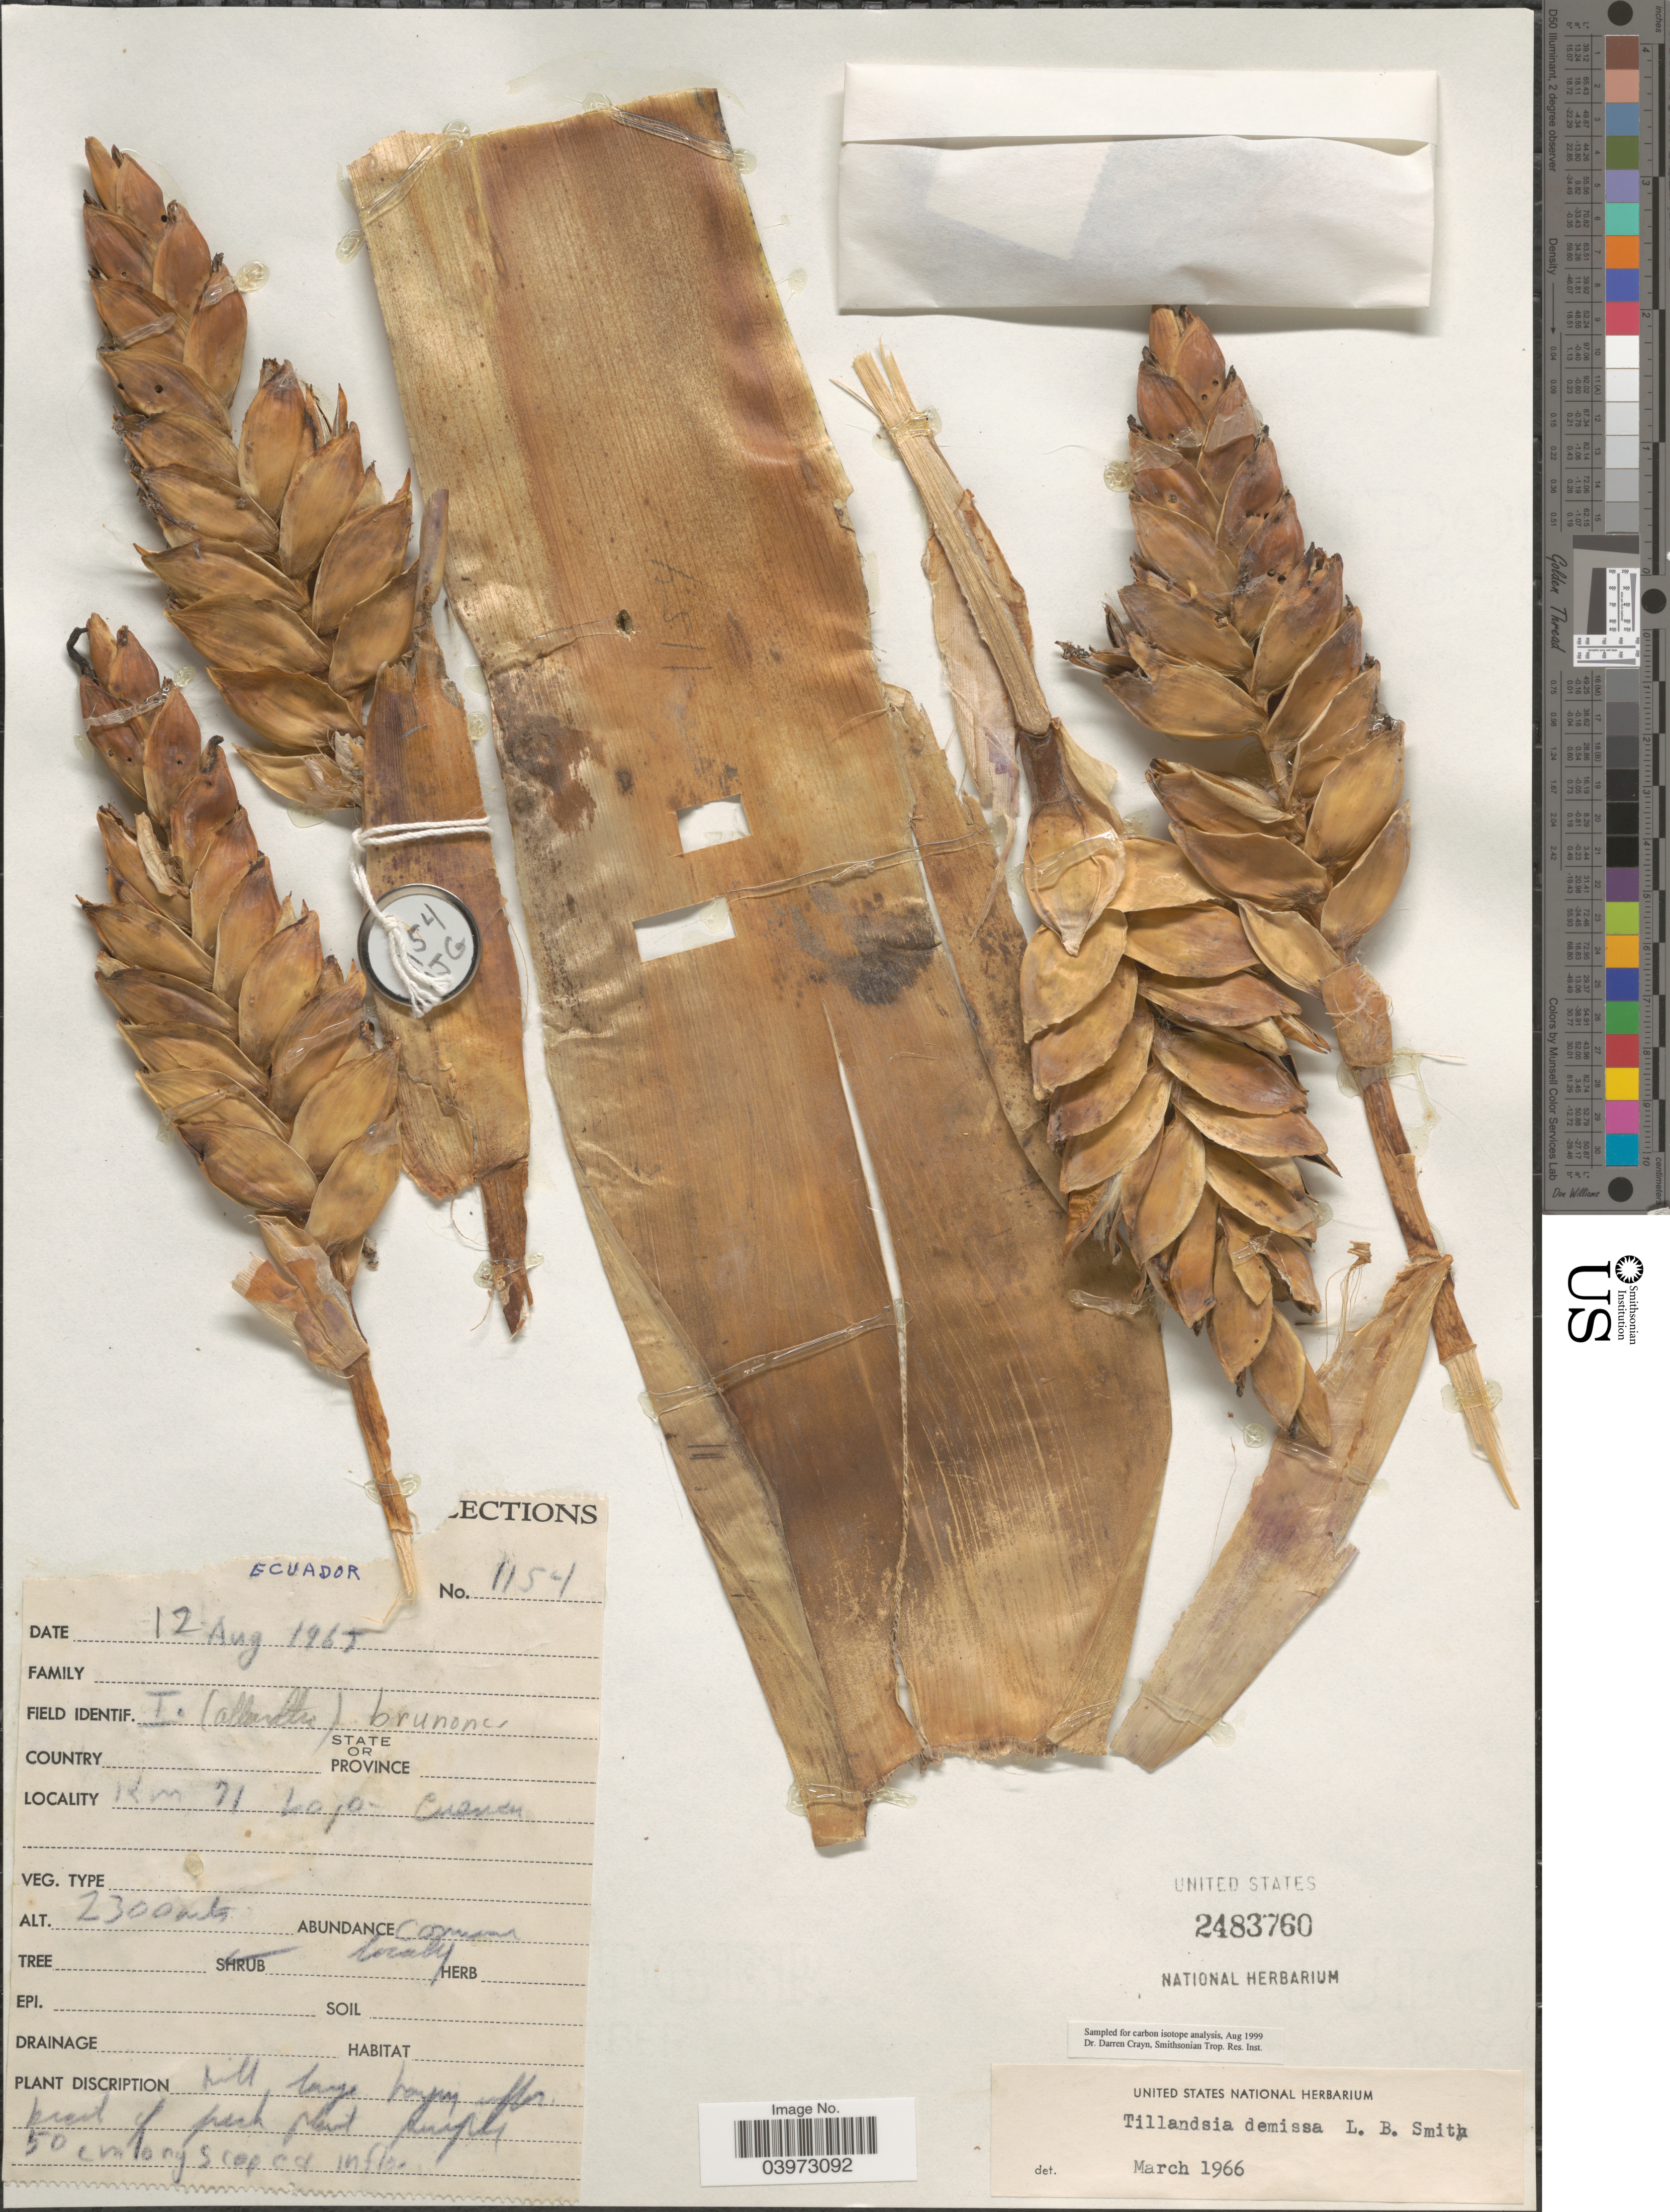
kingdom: Plantae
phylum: Tracheophyta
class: Liliopsida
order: Poales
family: Bromeliaceae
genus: Tillandsia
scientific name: Tillandsia demissa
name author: L.B. Sm.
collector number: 1154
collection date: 1965-08-12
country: Ecuador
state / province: Loja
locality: Km 71 Loja- Cuenca.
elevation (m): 2300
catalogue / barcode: US 2483760